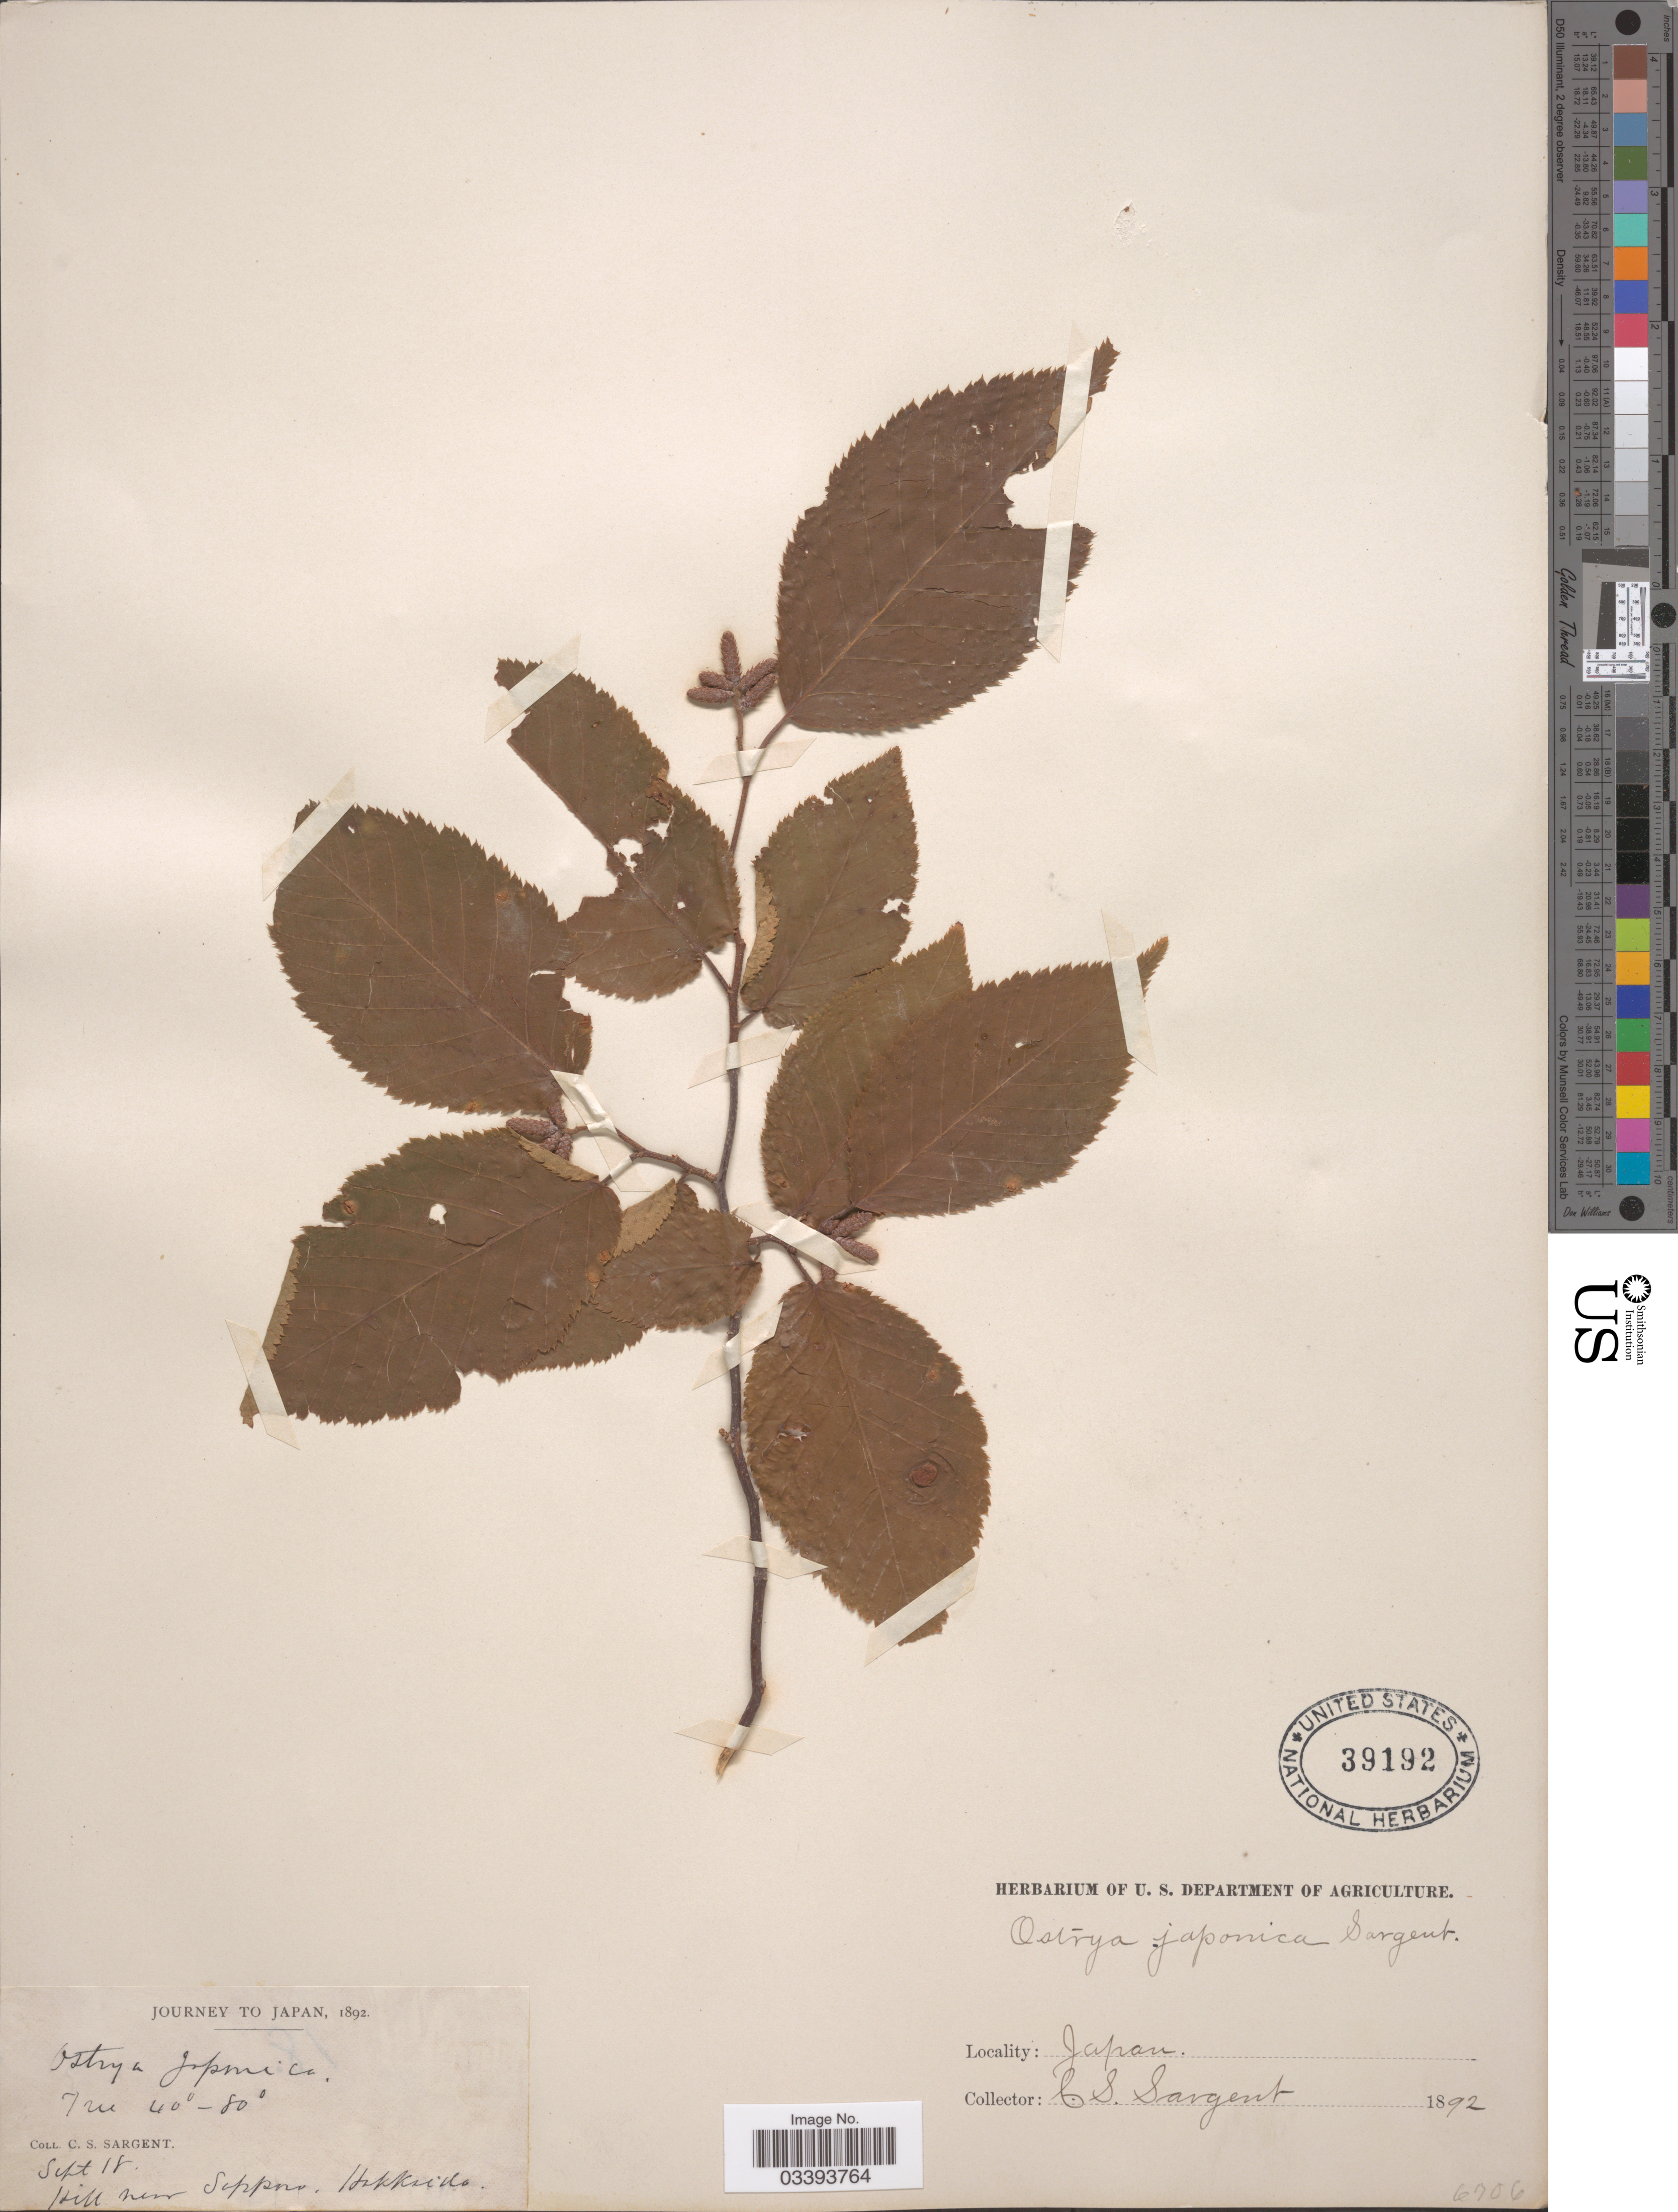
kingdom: Plantae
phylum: Tracheophyta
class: Magnoliopsida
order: Fagales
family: Betulaceae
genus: Ostrya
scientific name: Ostrya japonica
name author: Sarg.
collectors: C. S. Sargent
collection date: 1892-09-18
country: Japan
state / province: Hokkaidō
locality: Hill near Sapporo.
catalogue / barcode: US 39192